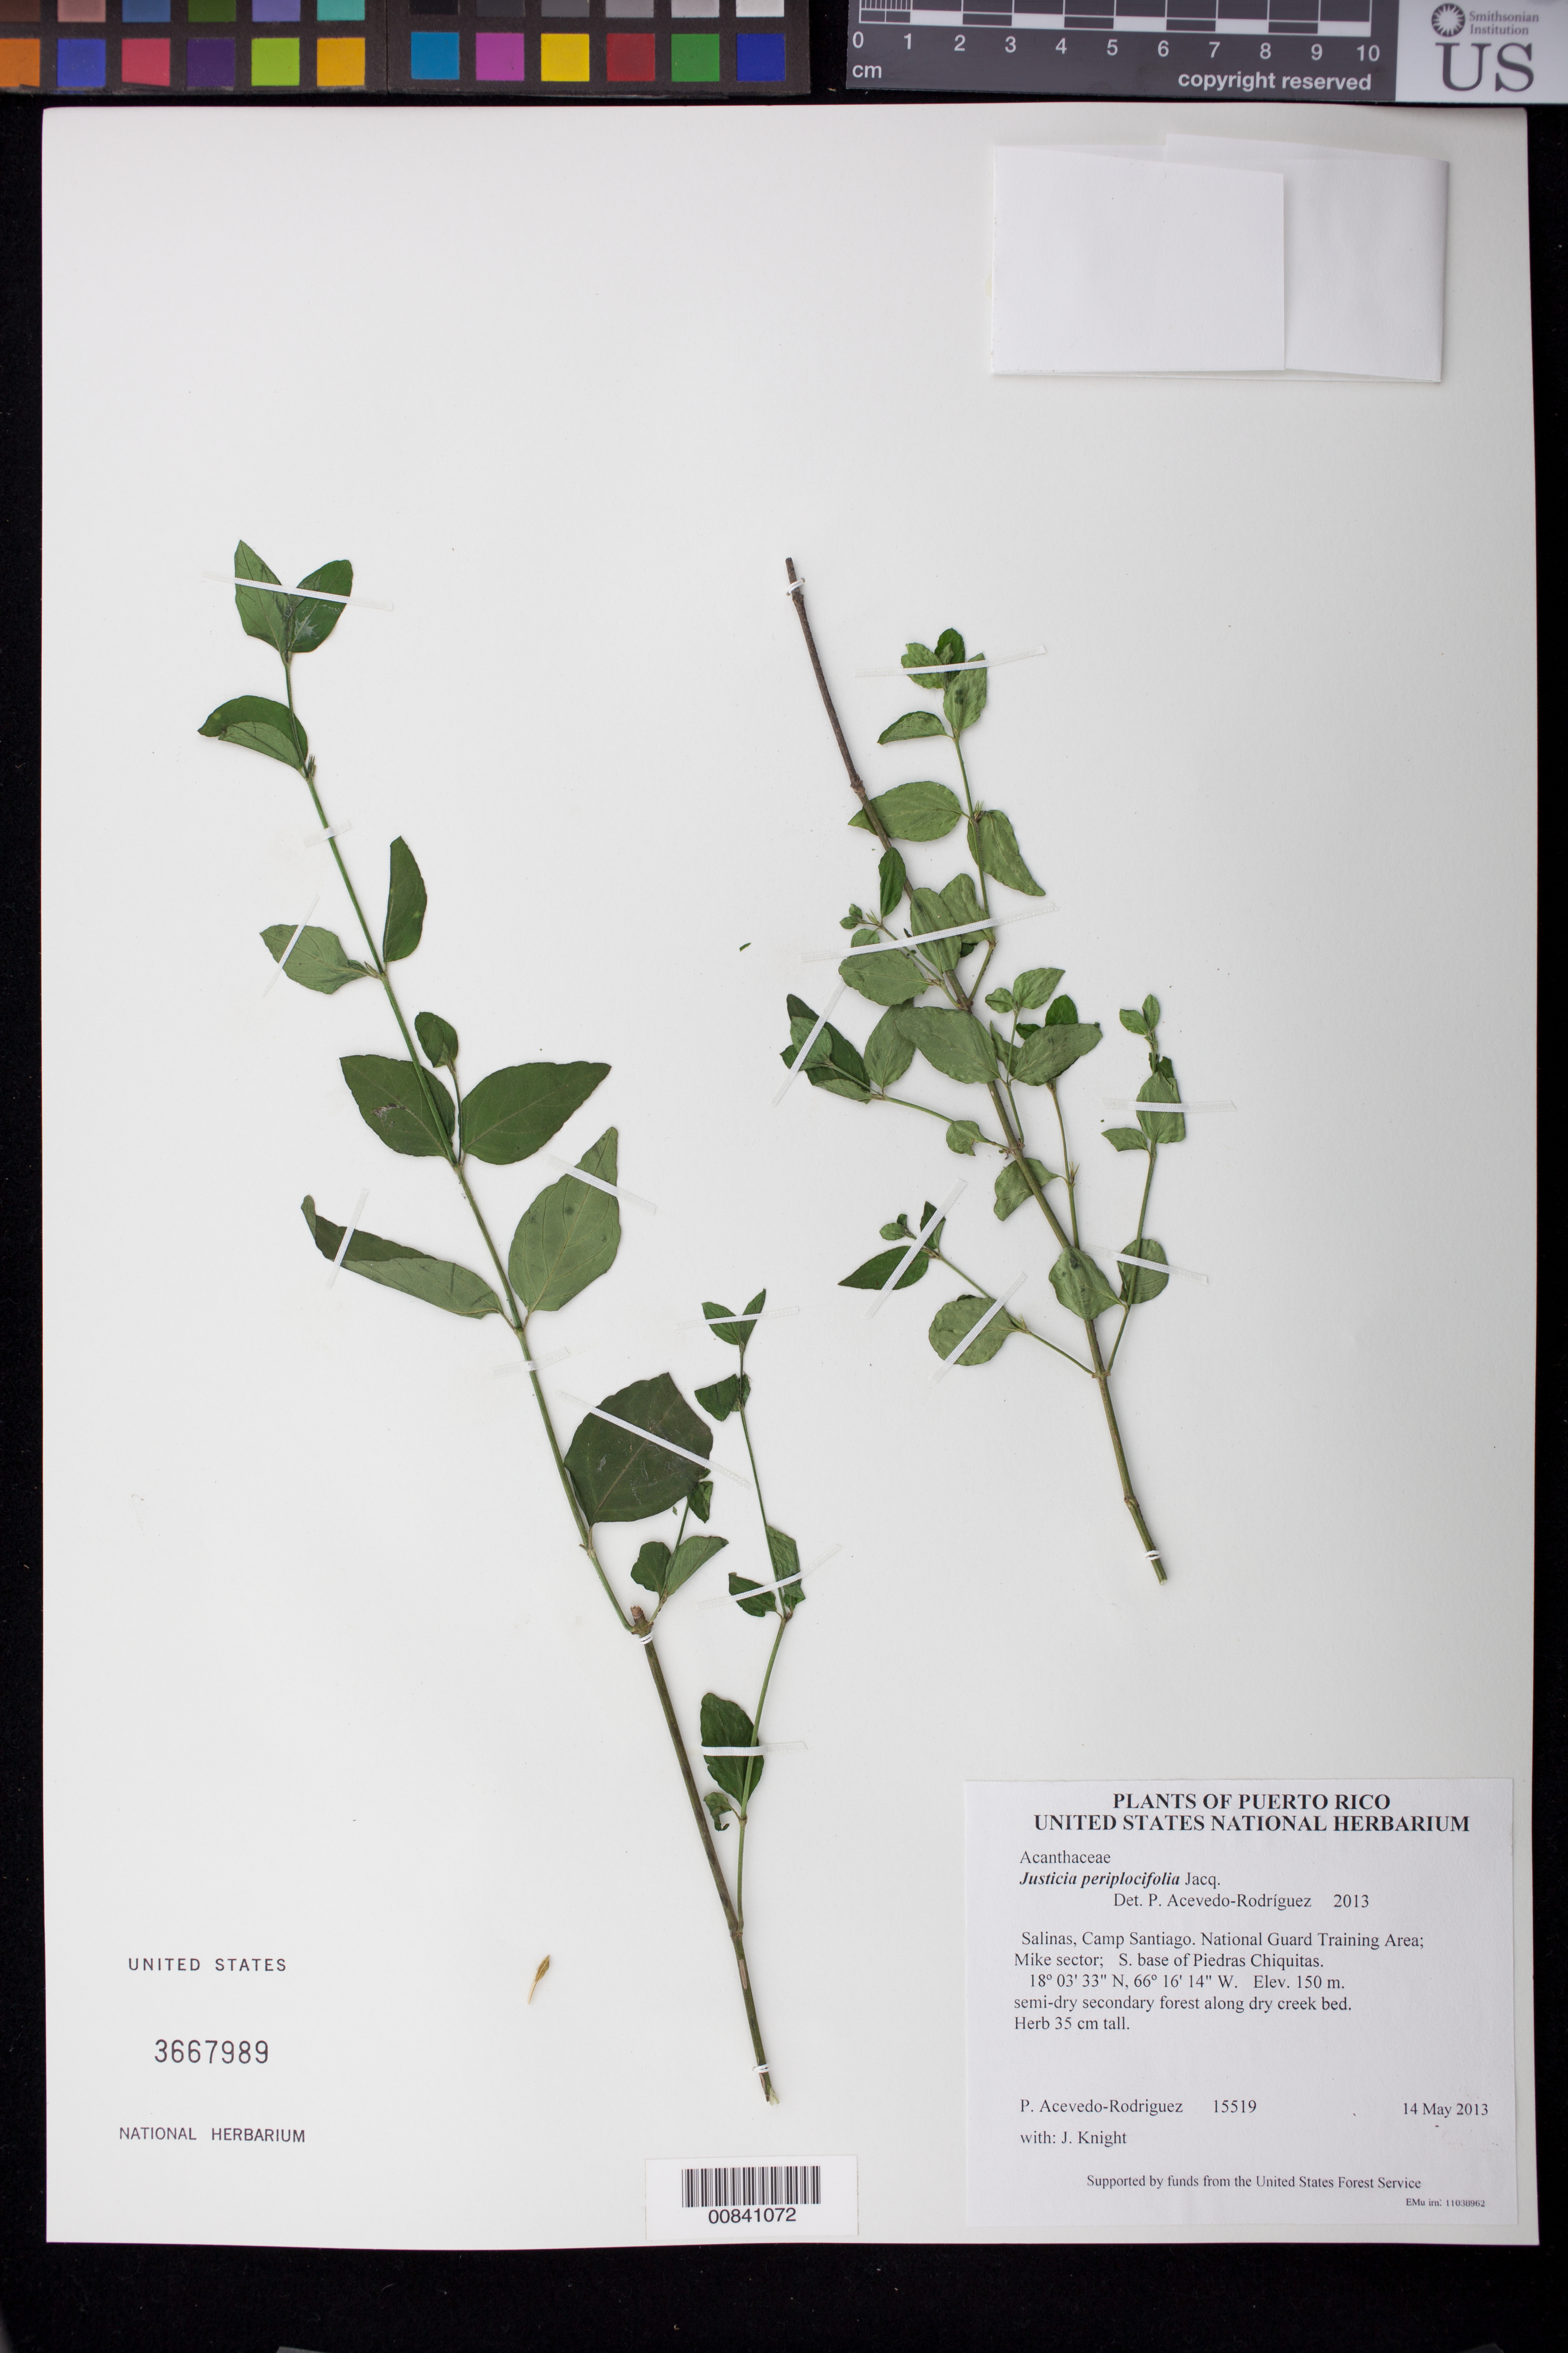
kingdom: Plantae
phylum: Tracheophyta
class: Magnoliopsida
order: Lamiales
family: Acanthaceae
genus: Justicia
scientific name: Justicia periplocifolia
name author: Jacq.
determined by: Acevedo-Rodríguez, P., (BOT), Smithsonian Institution - National Museum of Natural History (UNITED STATES)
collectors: P. Acevedo-Rodr. & J. Knight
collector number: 15519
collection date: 2013-05-14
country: Puerto Rico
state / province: Salinas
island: Puerto Rico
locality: Camp Santiago. National Guard Training Area; Mike sector; S. base of Piedras Chiquitas.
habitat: semi-dry secondary forest along dry creek bed.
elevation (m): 150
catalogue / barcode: US 3667989